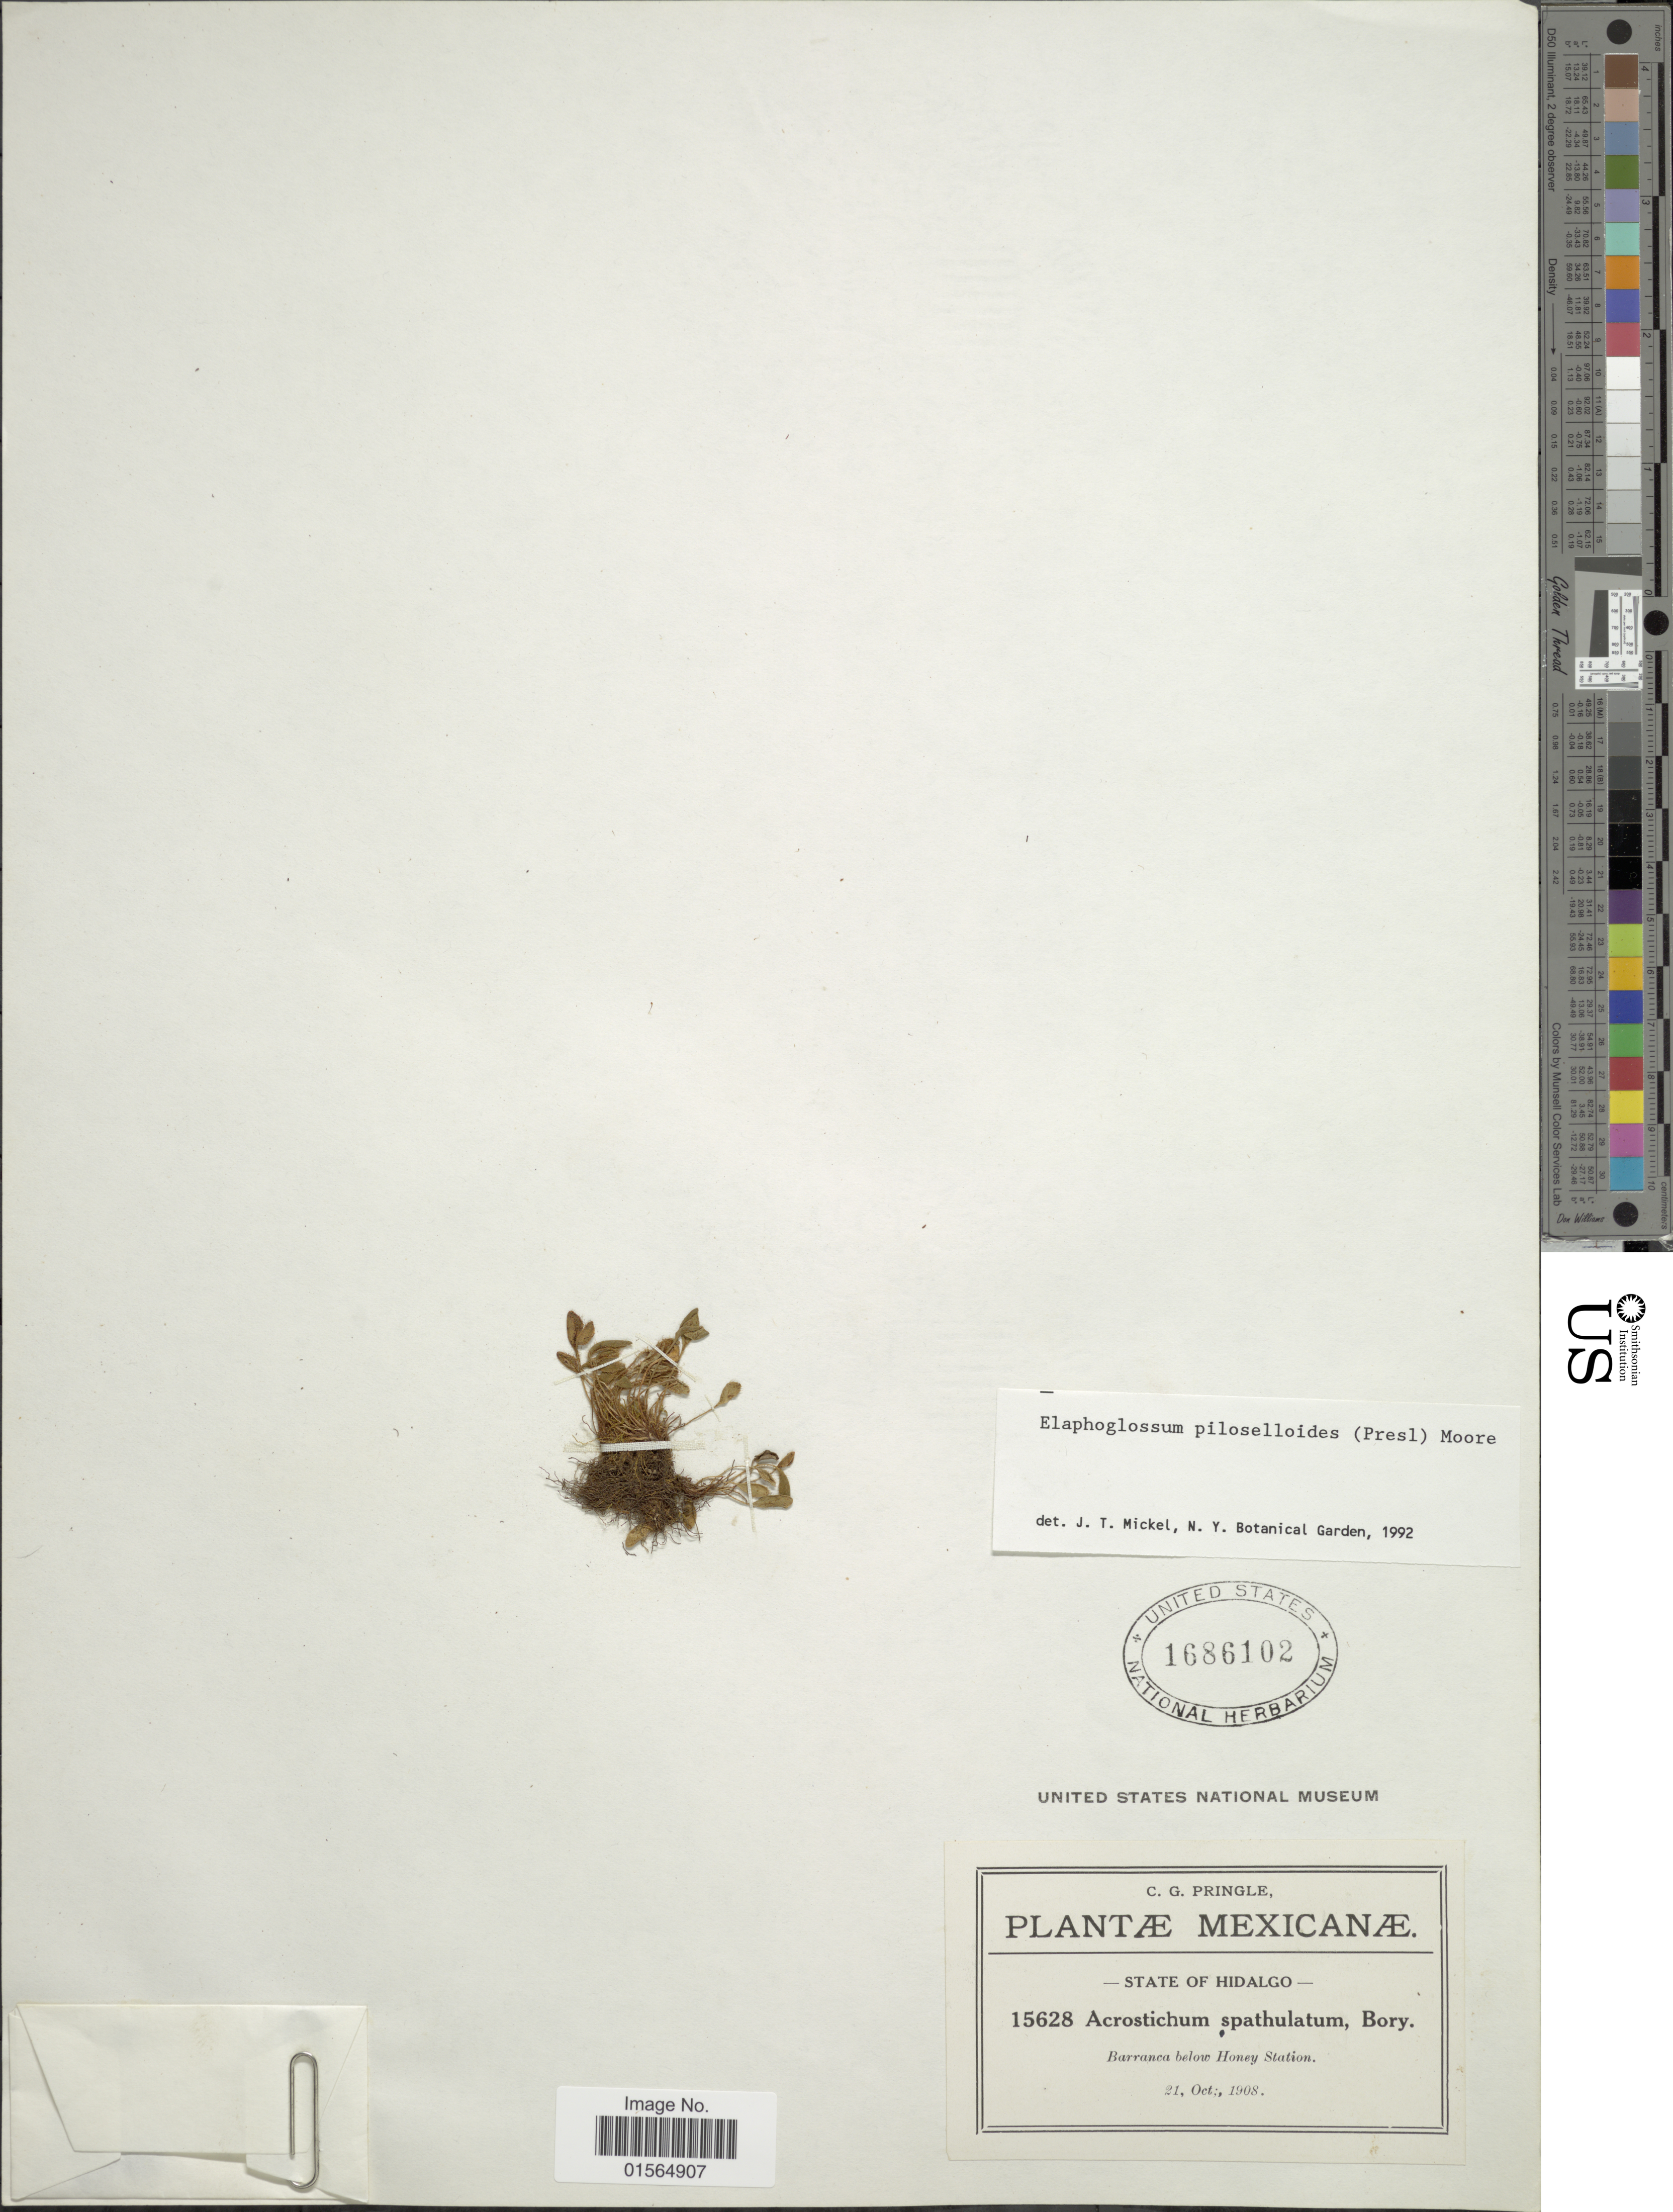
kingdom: Plantae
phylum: Tracheophyta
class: Polypodiopsida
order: Polypodiales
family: Dryopteridaceae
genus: Elaphoglossum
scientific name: Elaphoglossum piloselloides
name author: (C. Presl) T. Moore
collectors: C. G. Pringle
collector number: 15628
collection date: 1908-10-21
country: Mexico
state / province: Hidalgo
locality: Barranca below Honey Station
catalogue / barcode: US 1686102